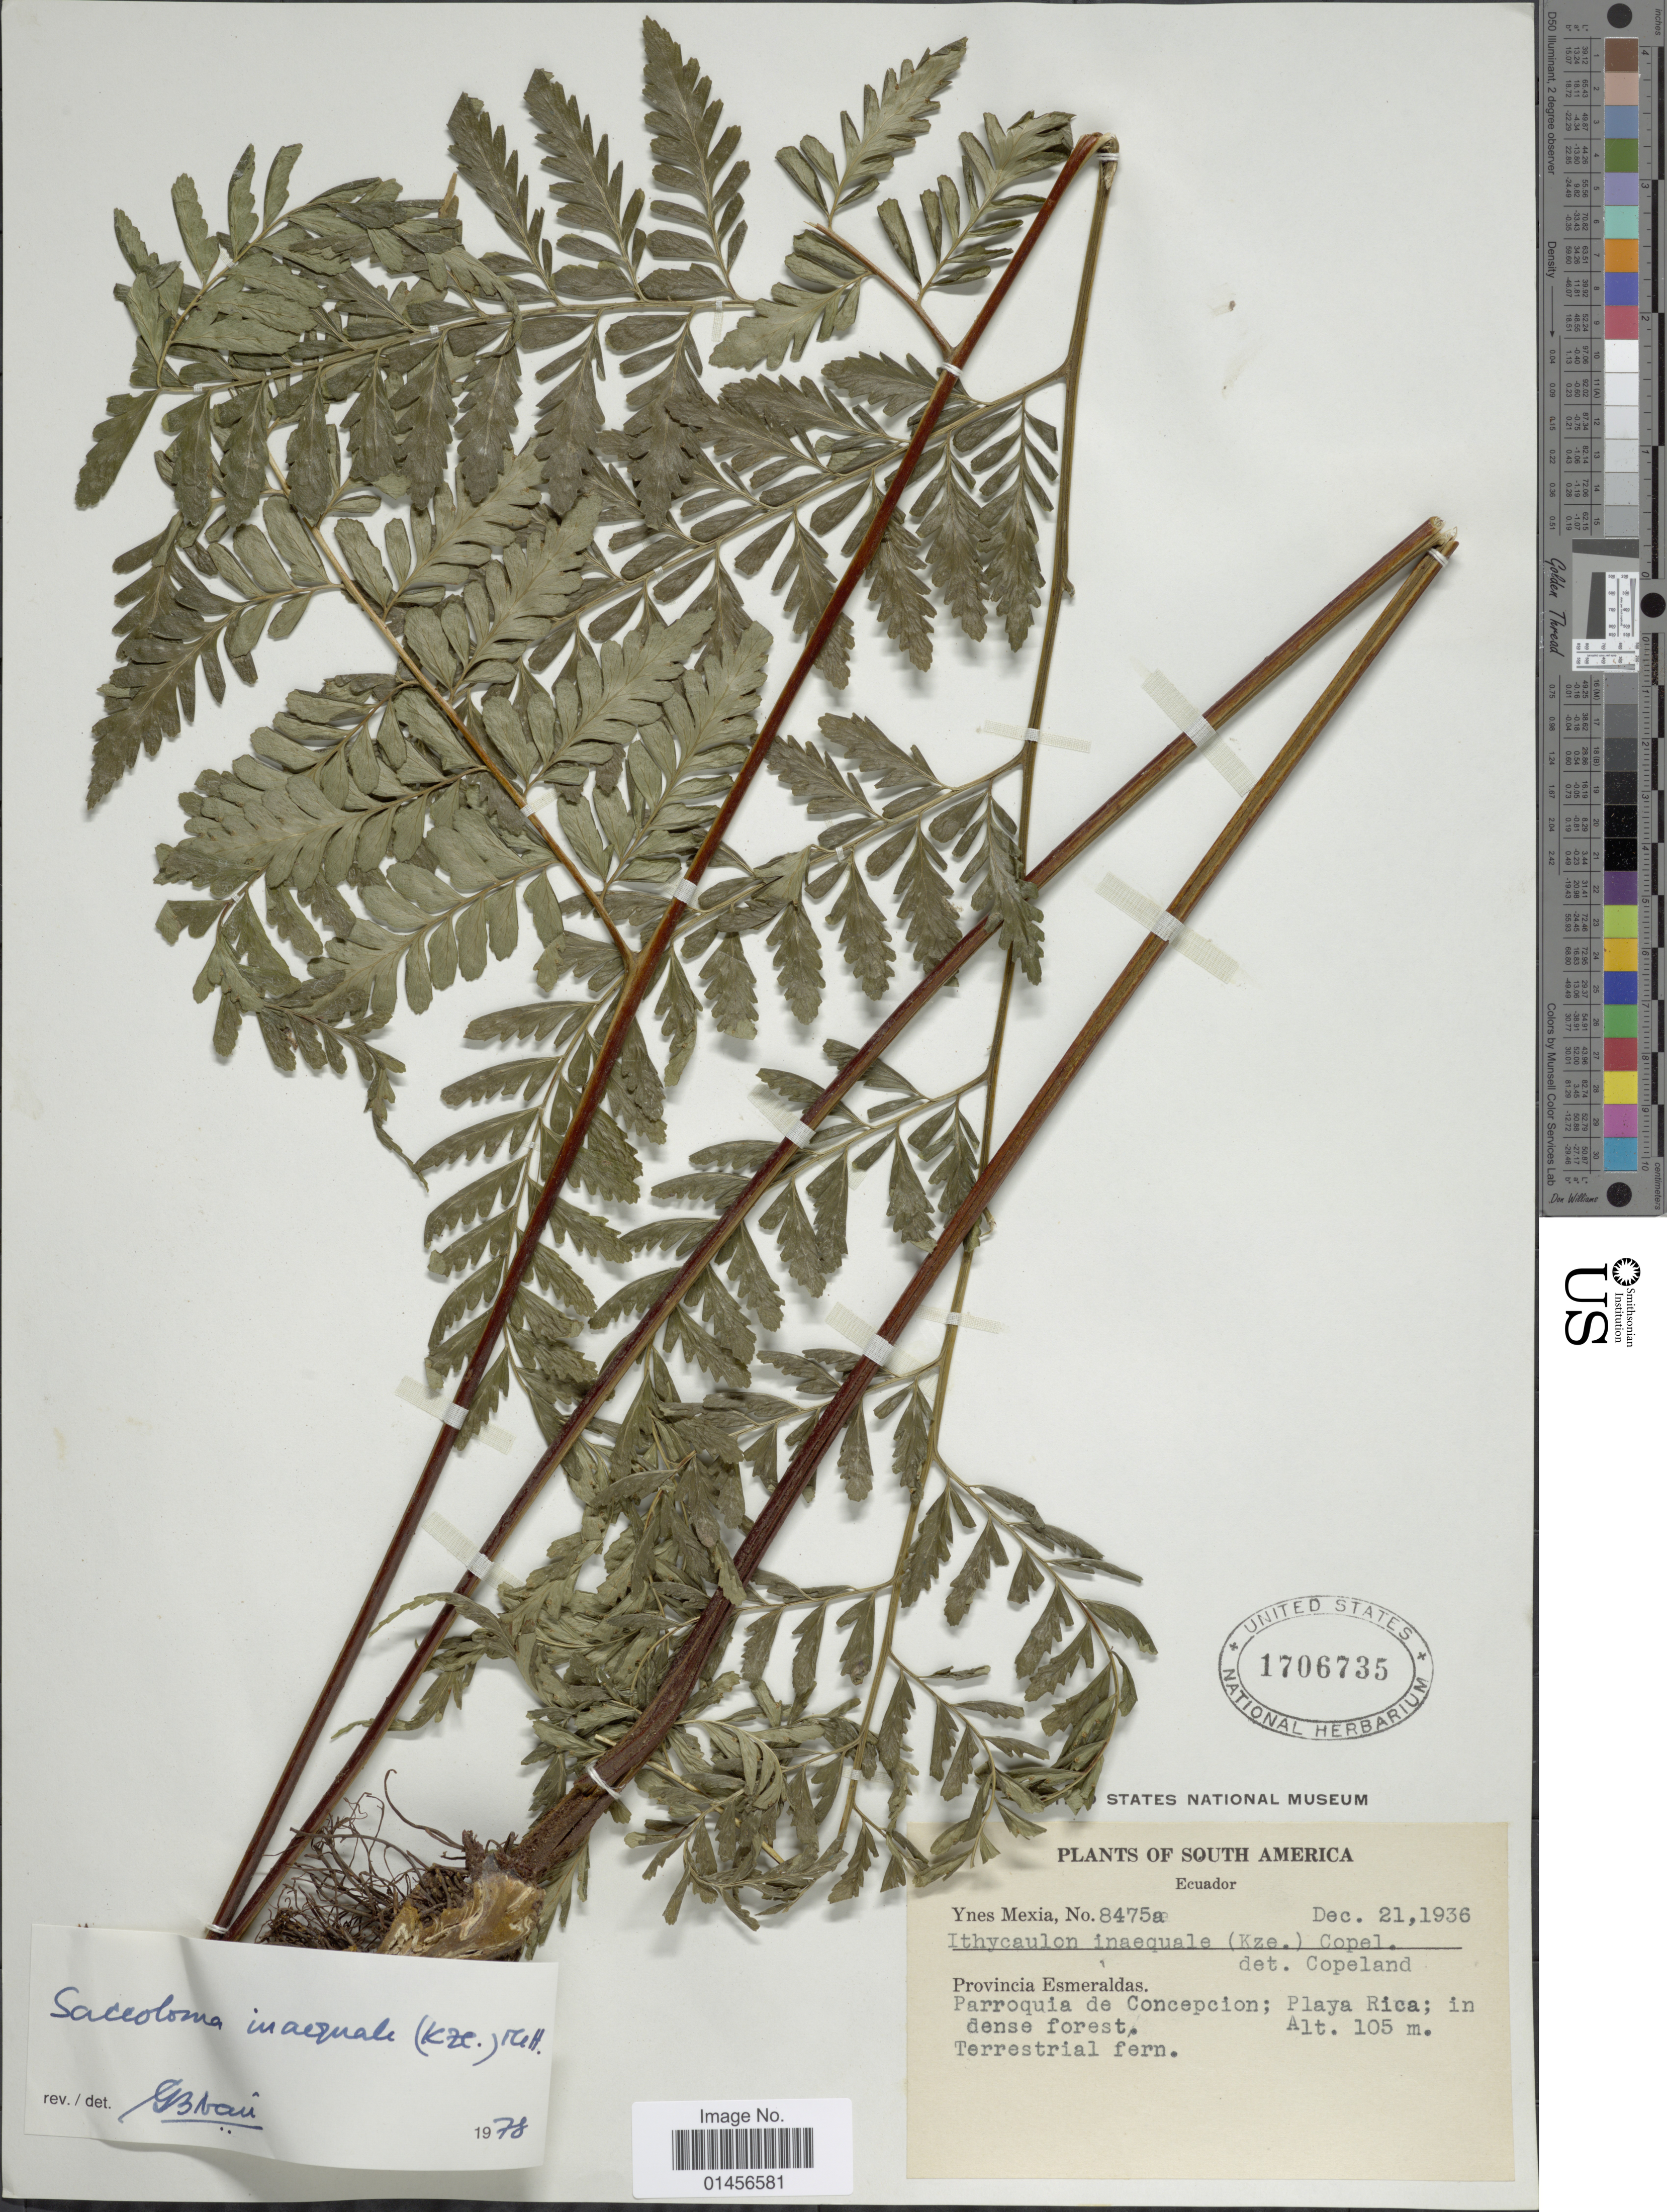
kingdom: Plantae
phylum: Tracheophyta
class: Polypodiopsida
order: Polypodiales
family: Saccolomataceae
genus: Saccoloma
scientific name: Saccoloma inaequale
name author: (Kunze) Mett.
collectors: Y. Mexia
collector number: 8475a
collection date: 1936-12-21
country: Ecuador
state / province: Esmeraldas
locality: Parroquia de Concepcion, Playa Rica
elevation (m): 105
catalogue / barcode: US 1706735